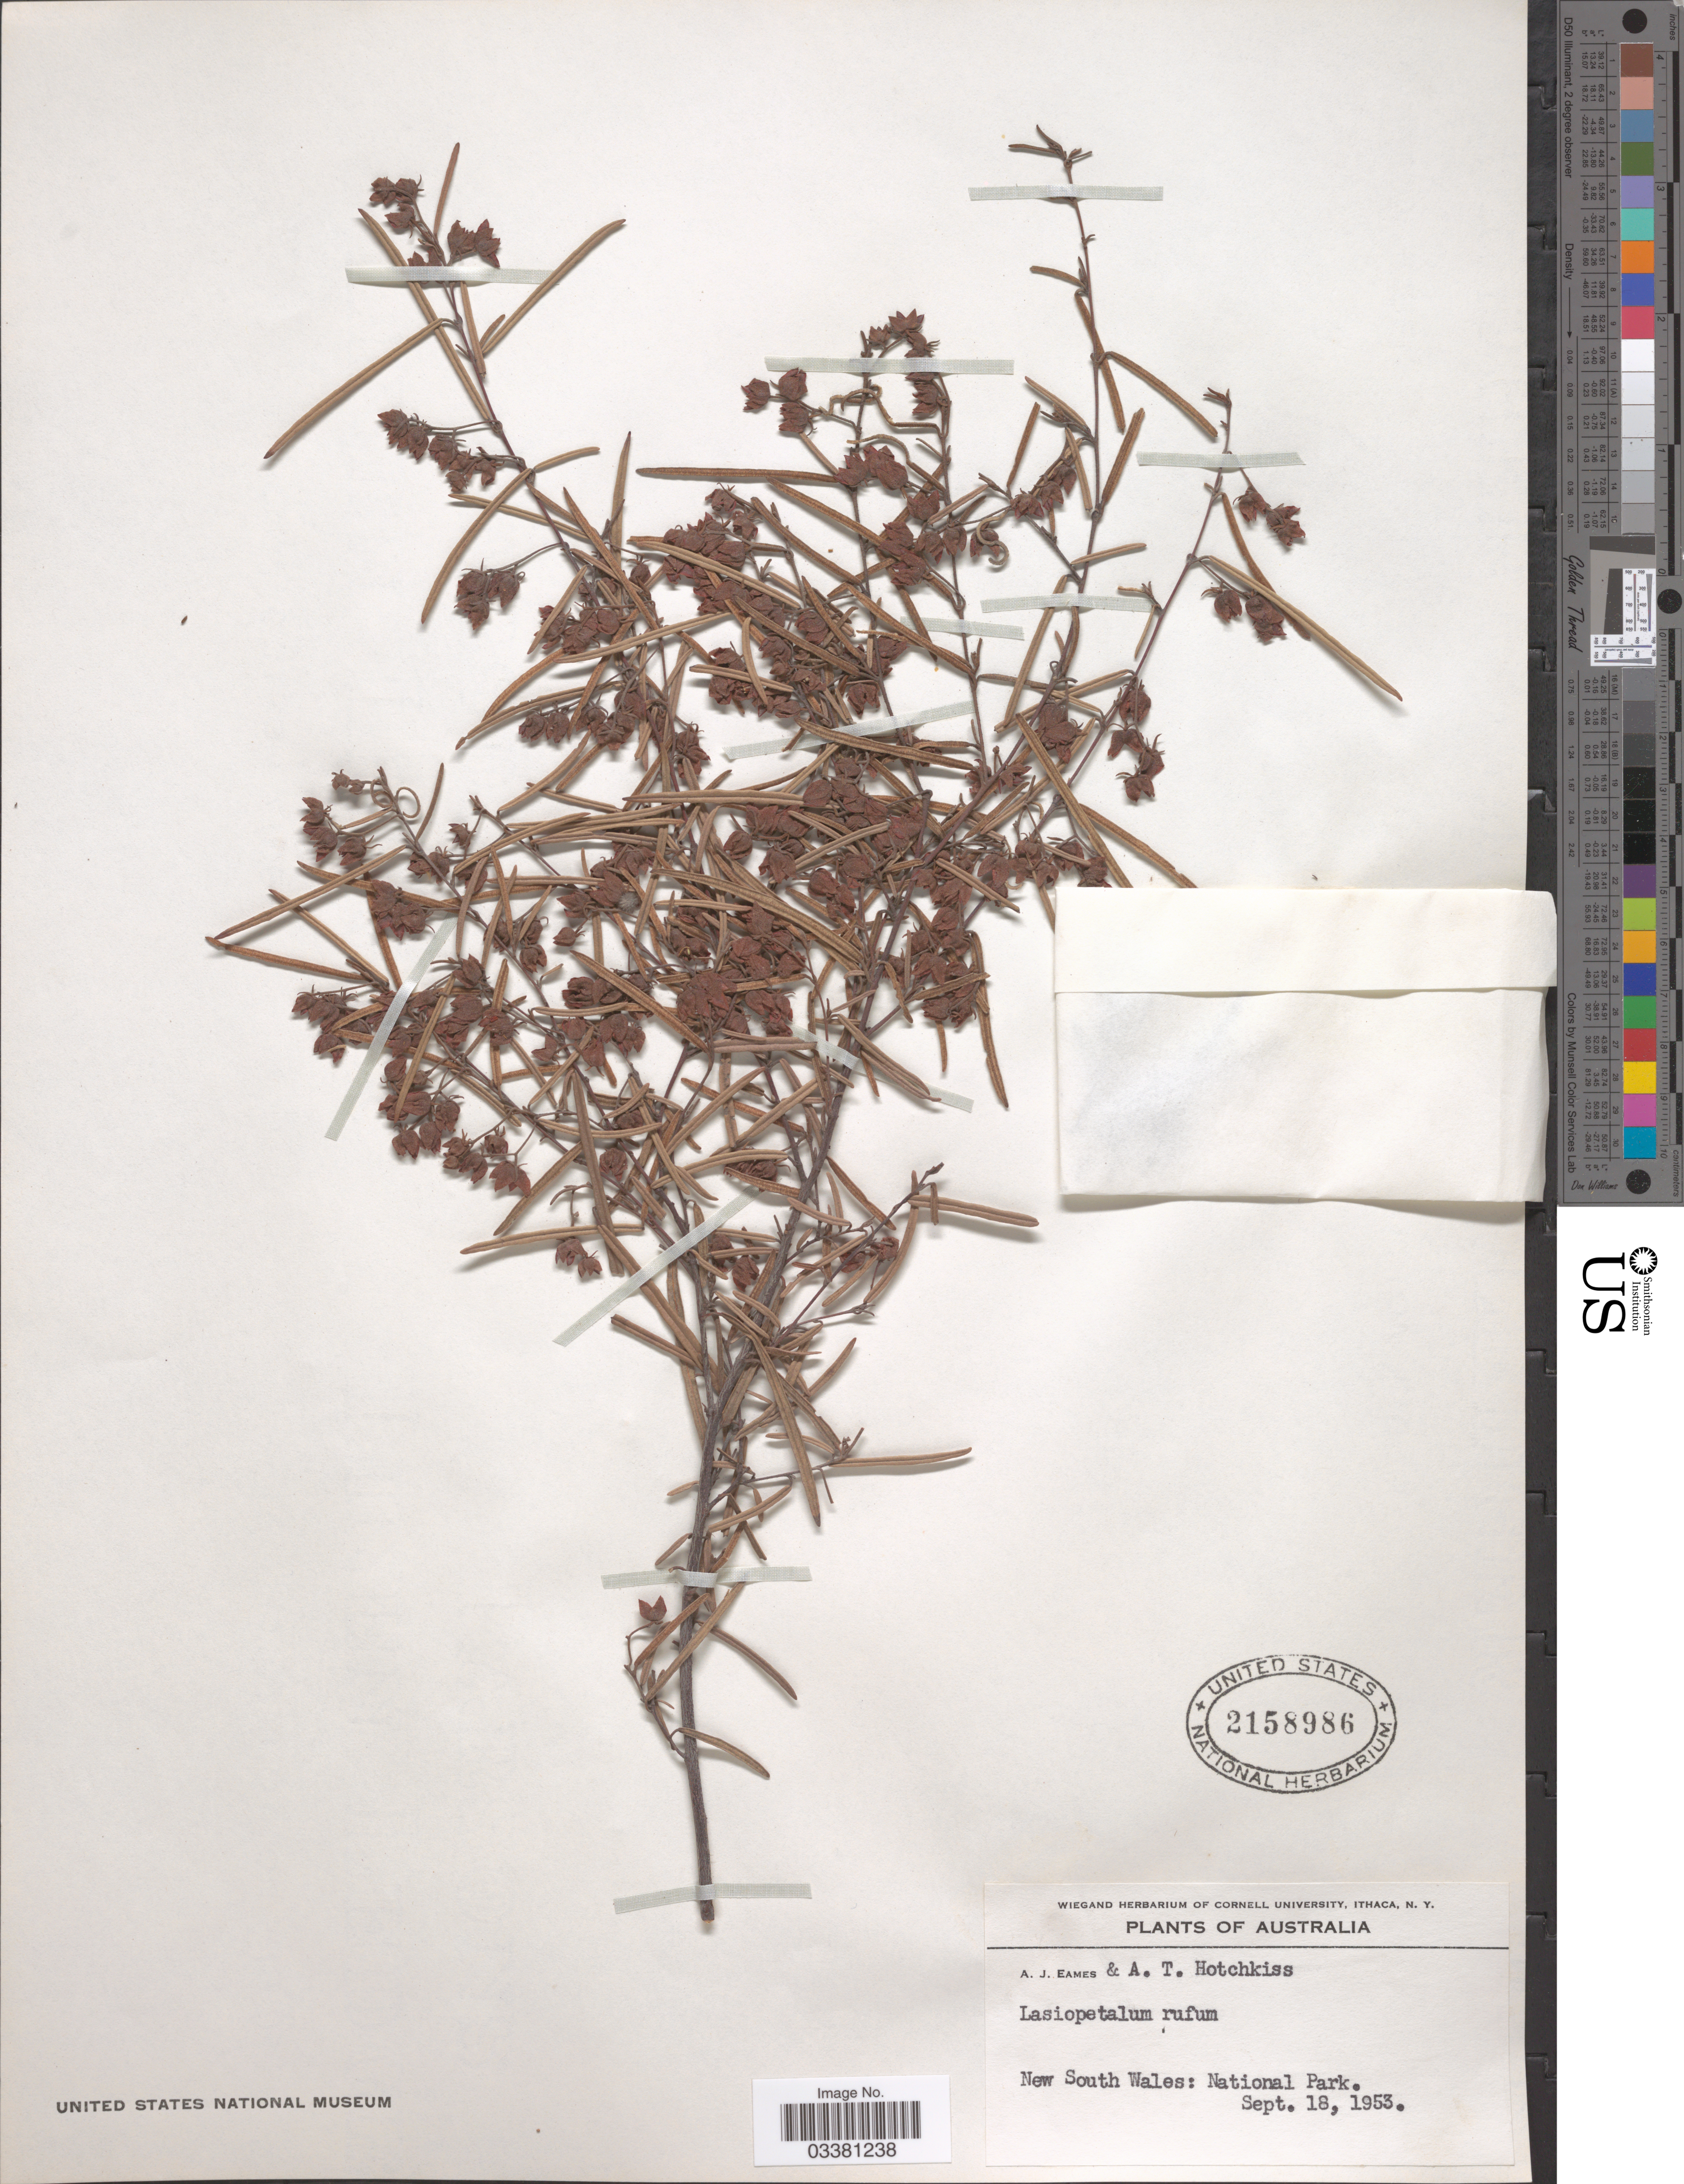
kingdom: Plantae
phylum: Tracheophyta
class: Magnoliopsida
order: Malvales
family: Malvaceae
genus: Lasiopetalum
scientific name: Lasiopetalum rufum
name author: R. Br. ex Benth.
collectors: A. J. Eames & A. Hotchkiss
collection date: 1953-09-18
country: Australia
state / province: New South Wales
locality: National Park.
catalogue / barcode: US 2158986